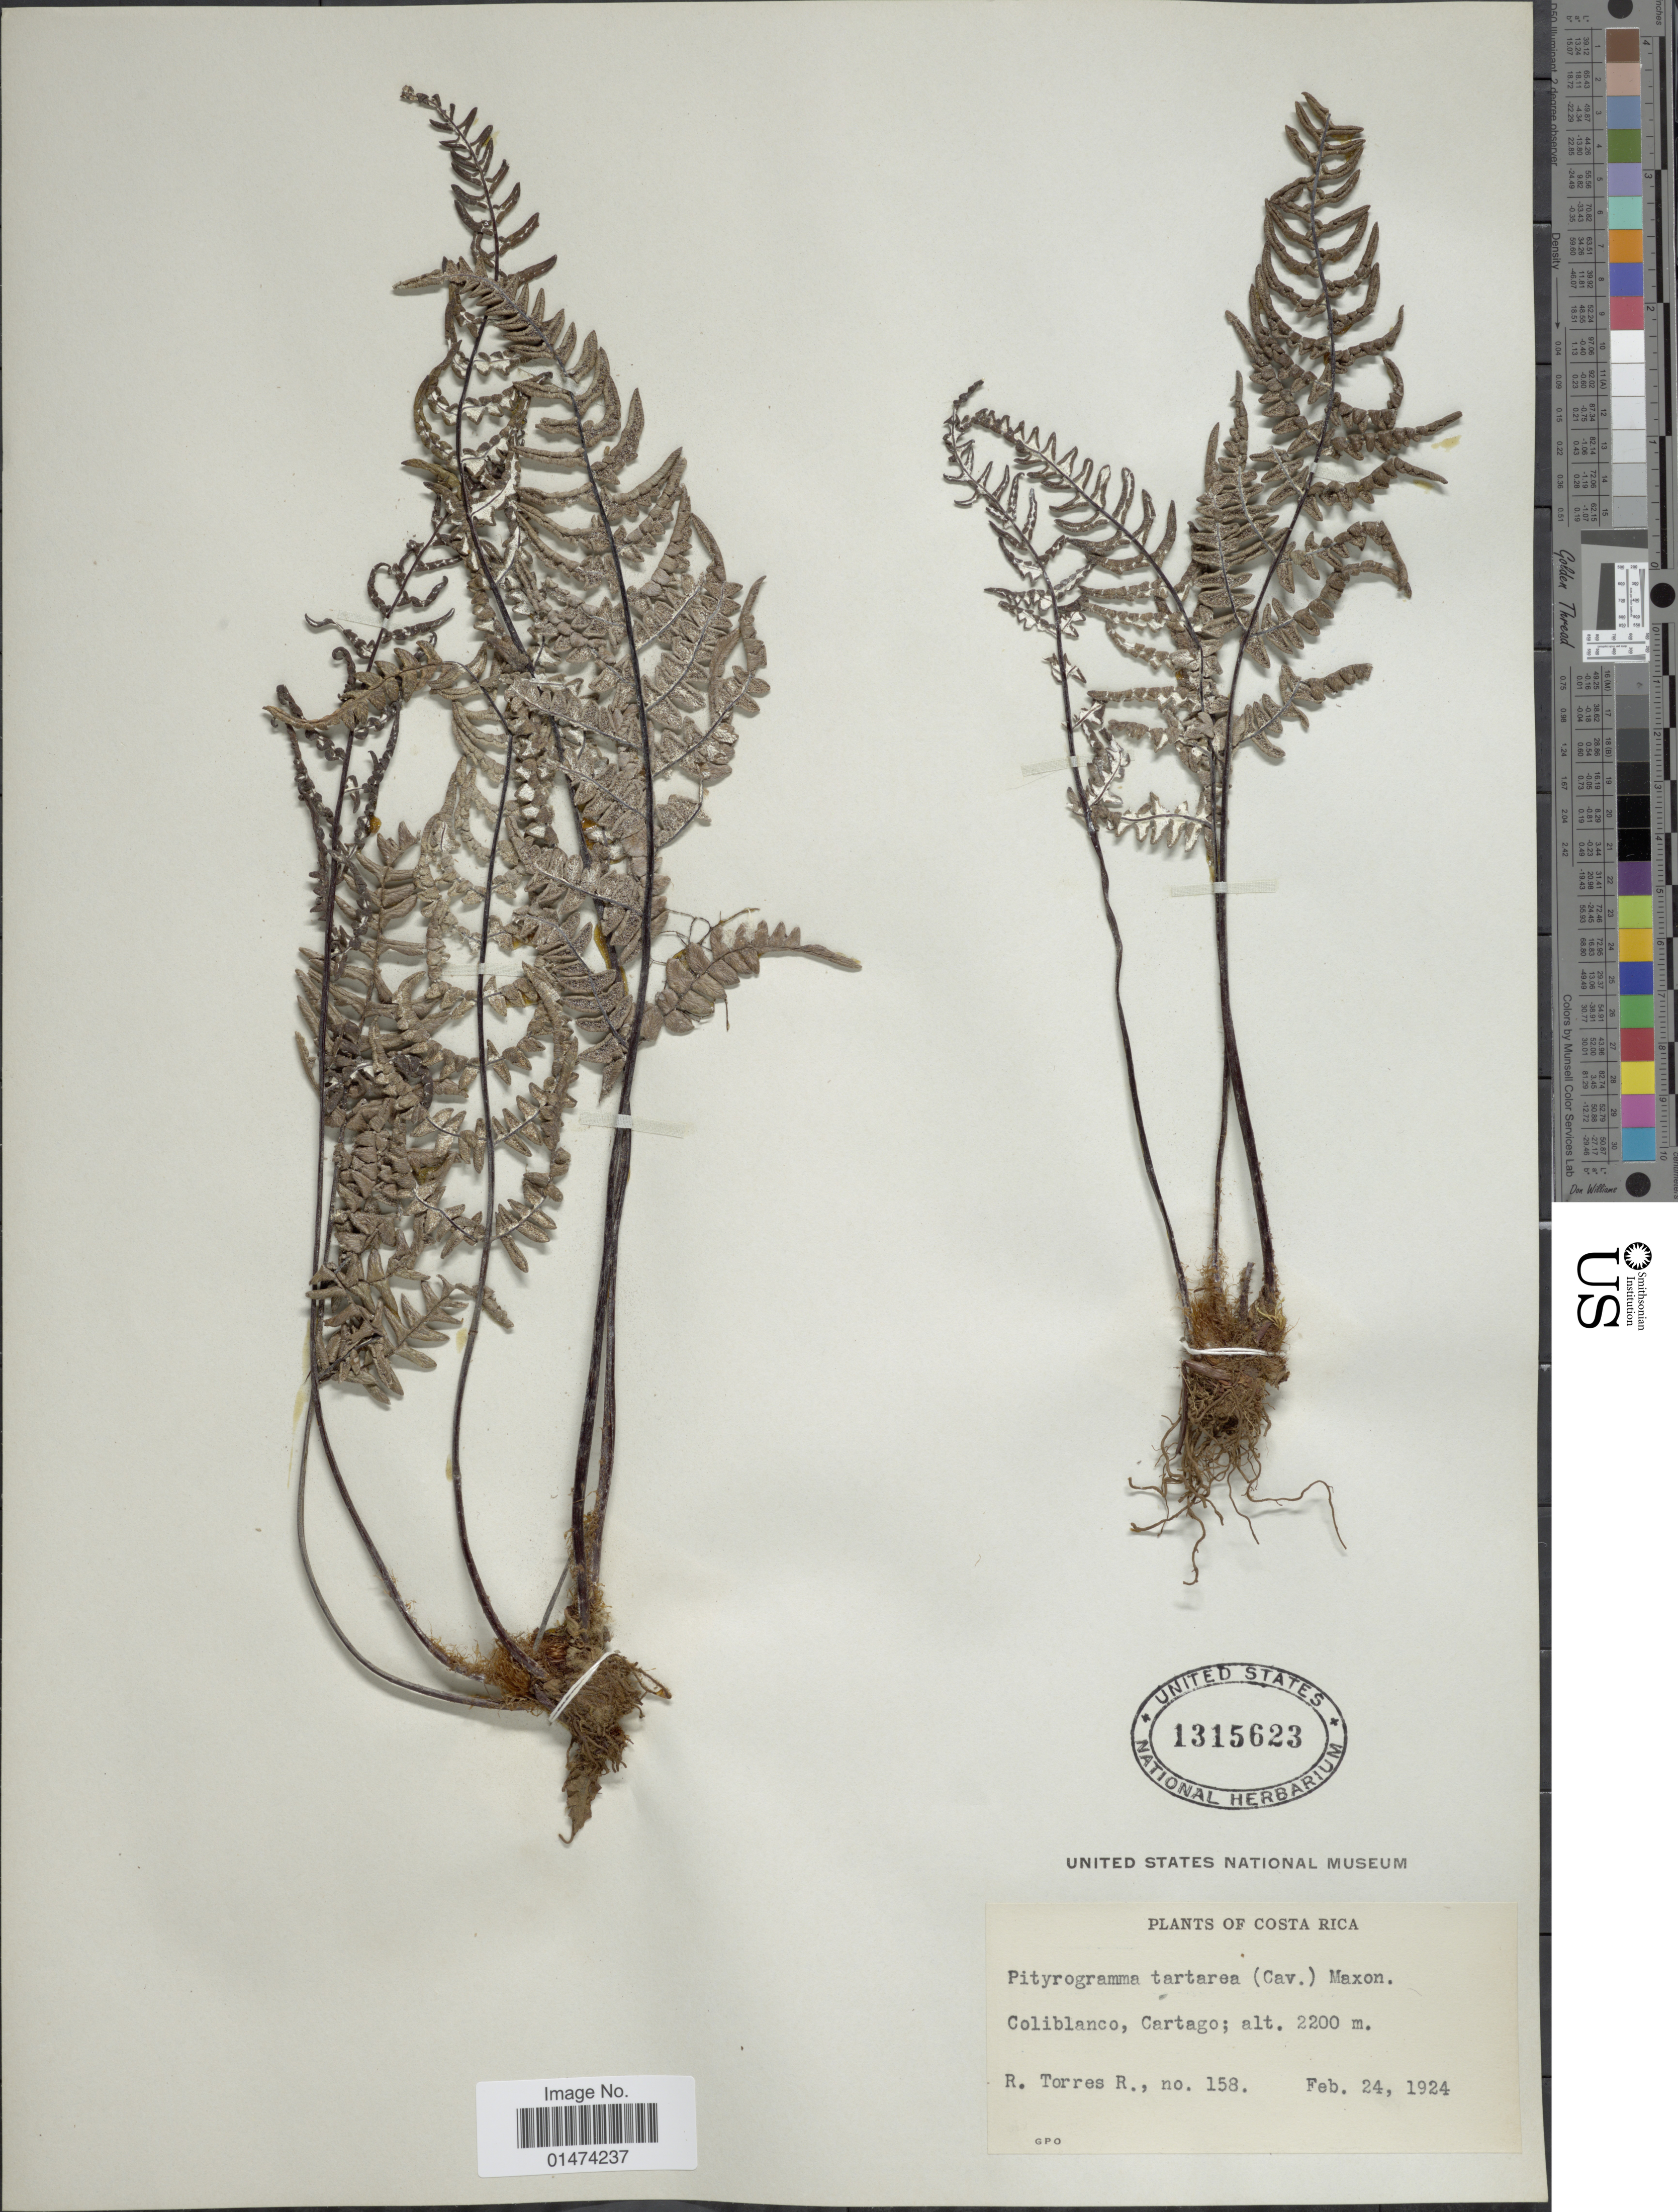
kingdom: Plantae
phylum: Tracheophyta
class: Polypodiopsida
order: Polypodiales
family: Pteridaceae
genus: Pityrogramma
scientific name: Pityrogramma tartarea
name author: (Cav.) Maxon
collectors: R. Torres R.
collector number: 158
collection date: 1924-02-24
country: Costa Rica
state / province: Cartago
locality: Coliblanco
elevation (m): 2200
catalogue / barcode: US 1315623